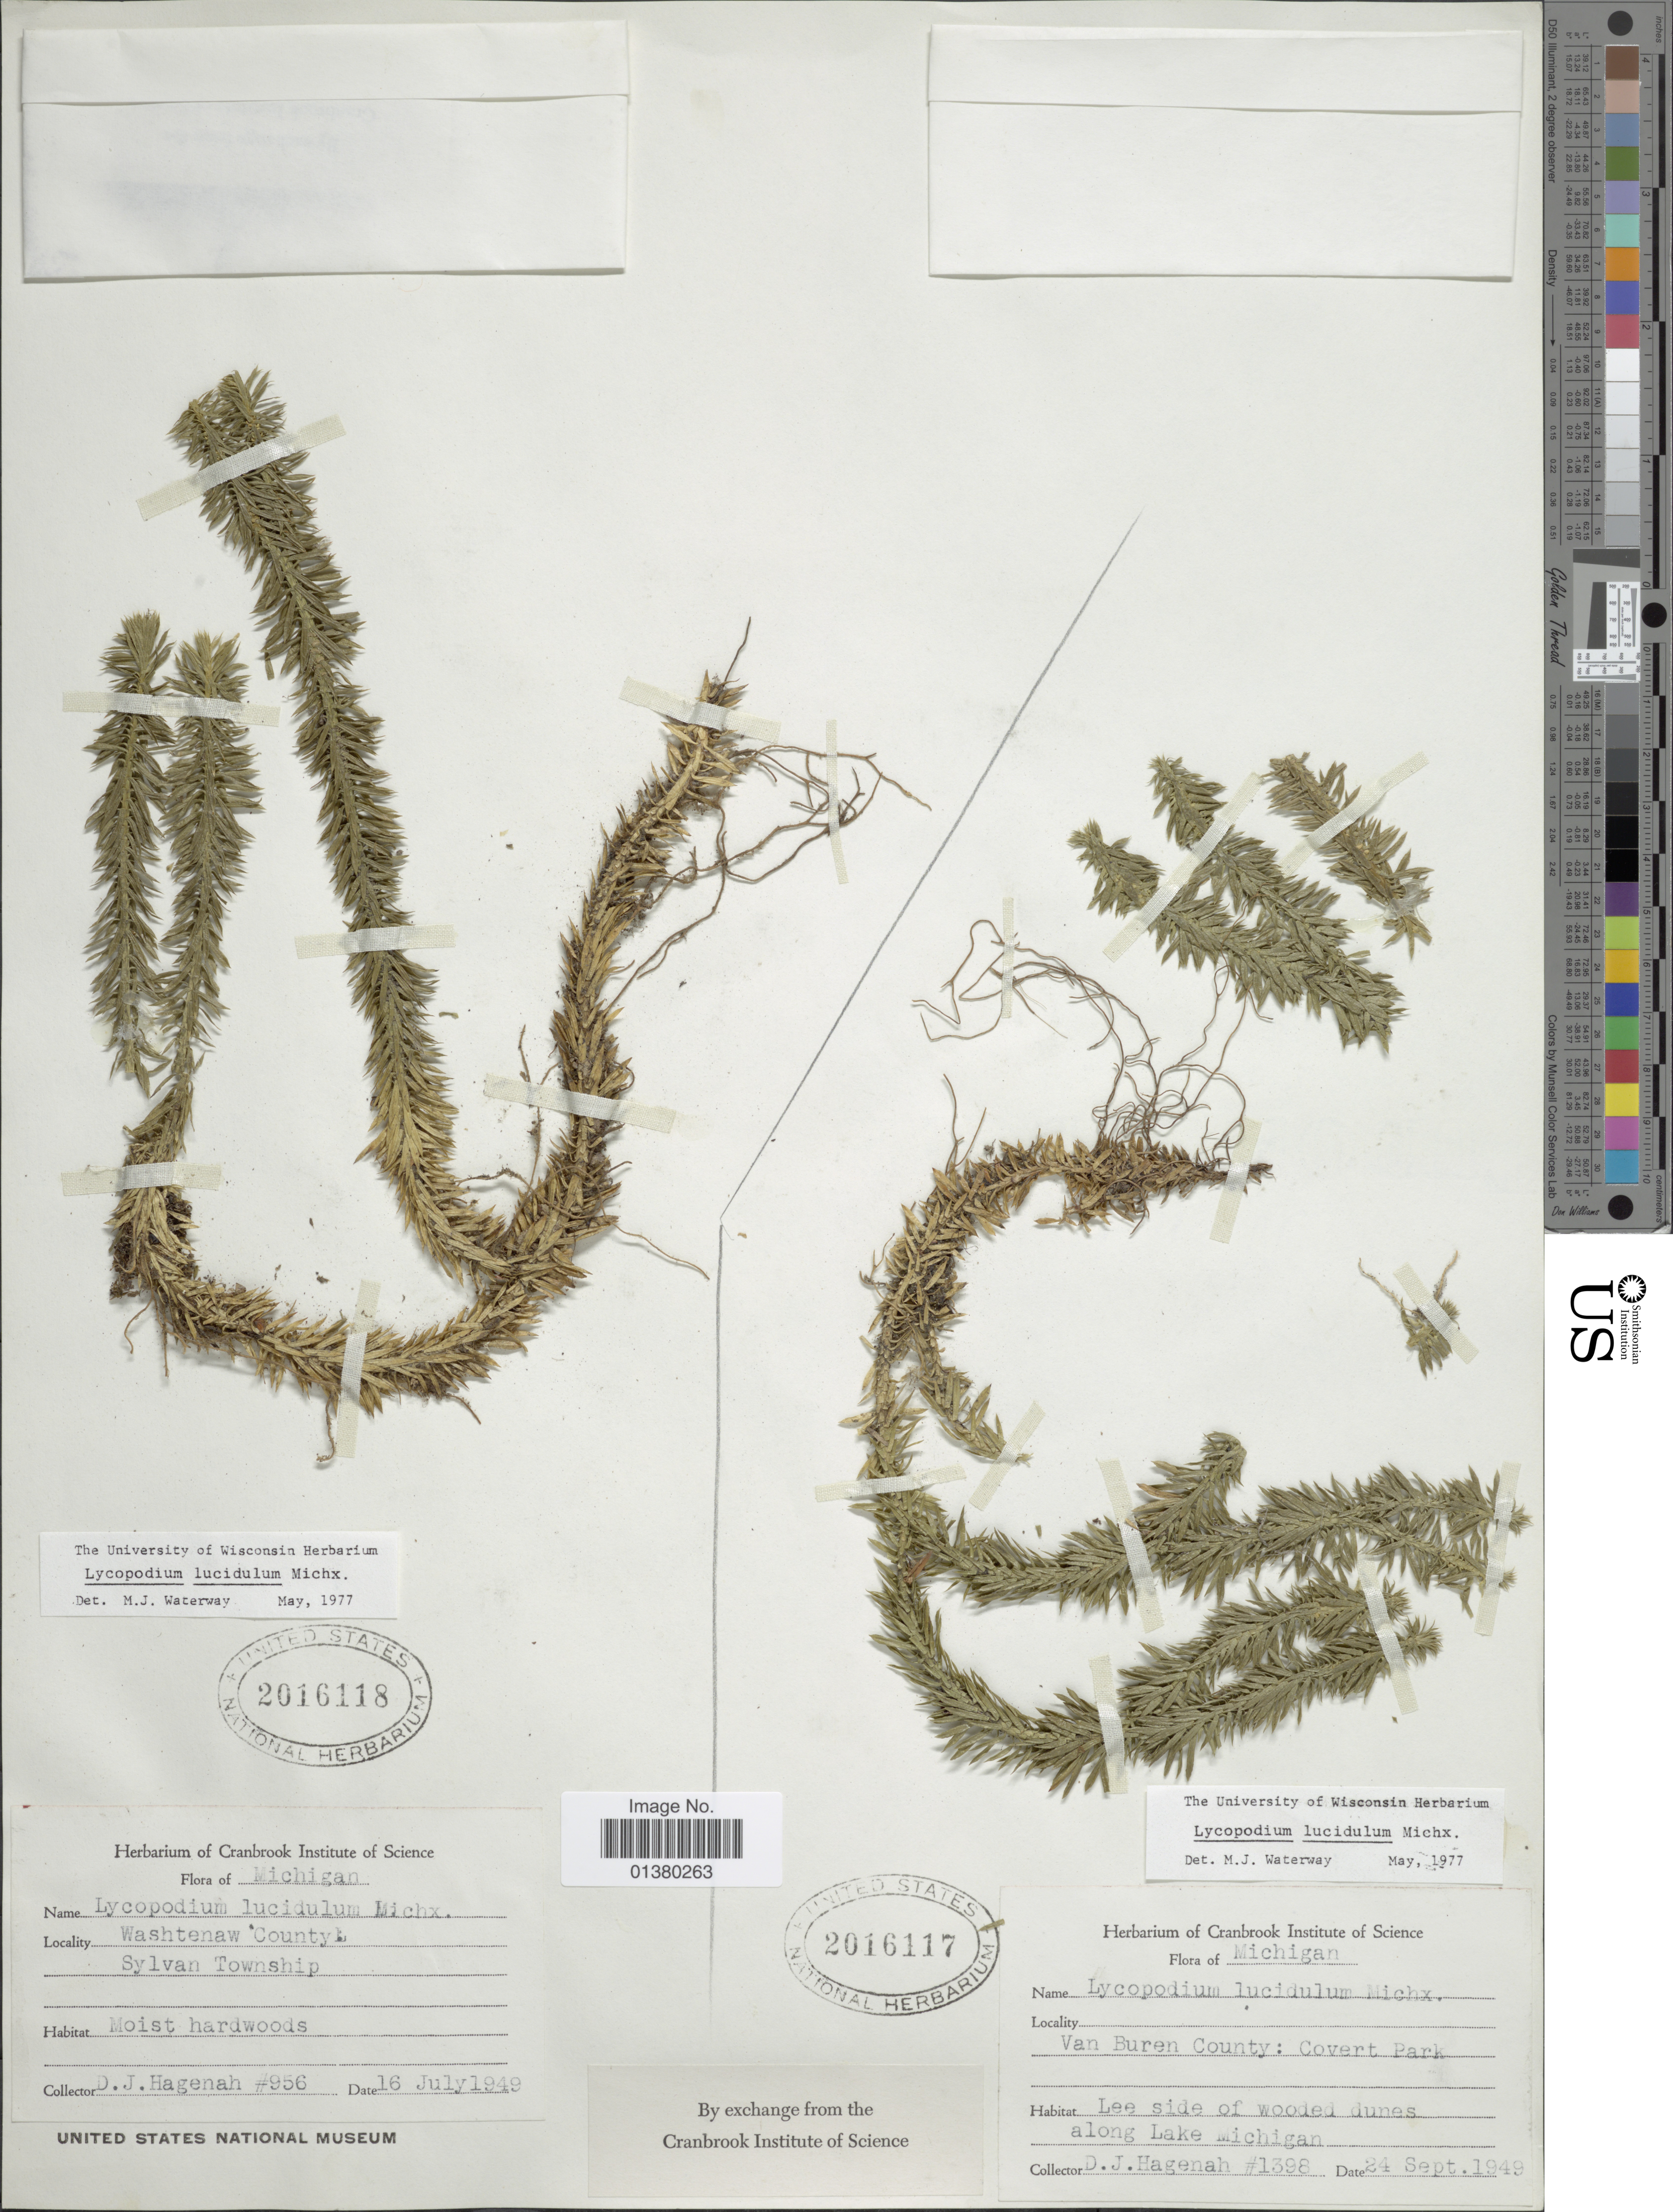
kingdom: Plantae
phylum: Tracheophyta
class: Lycopodiopsida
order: Lycopodiales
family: Lycopodiaceae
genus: Huperzia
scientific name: Huperzia lucidula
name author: (Michx.) Trevis.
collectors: D. Hagenah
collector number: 1398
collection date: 1949-09-24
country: United States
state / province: Michigan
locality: Van Buren County: Covert Park Lee side of wooded dunes along Lake Michigan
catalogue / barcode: US 2016117-2